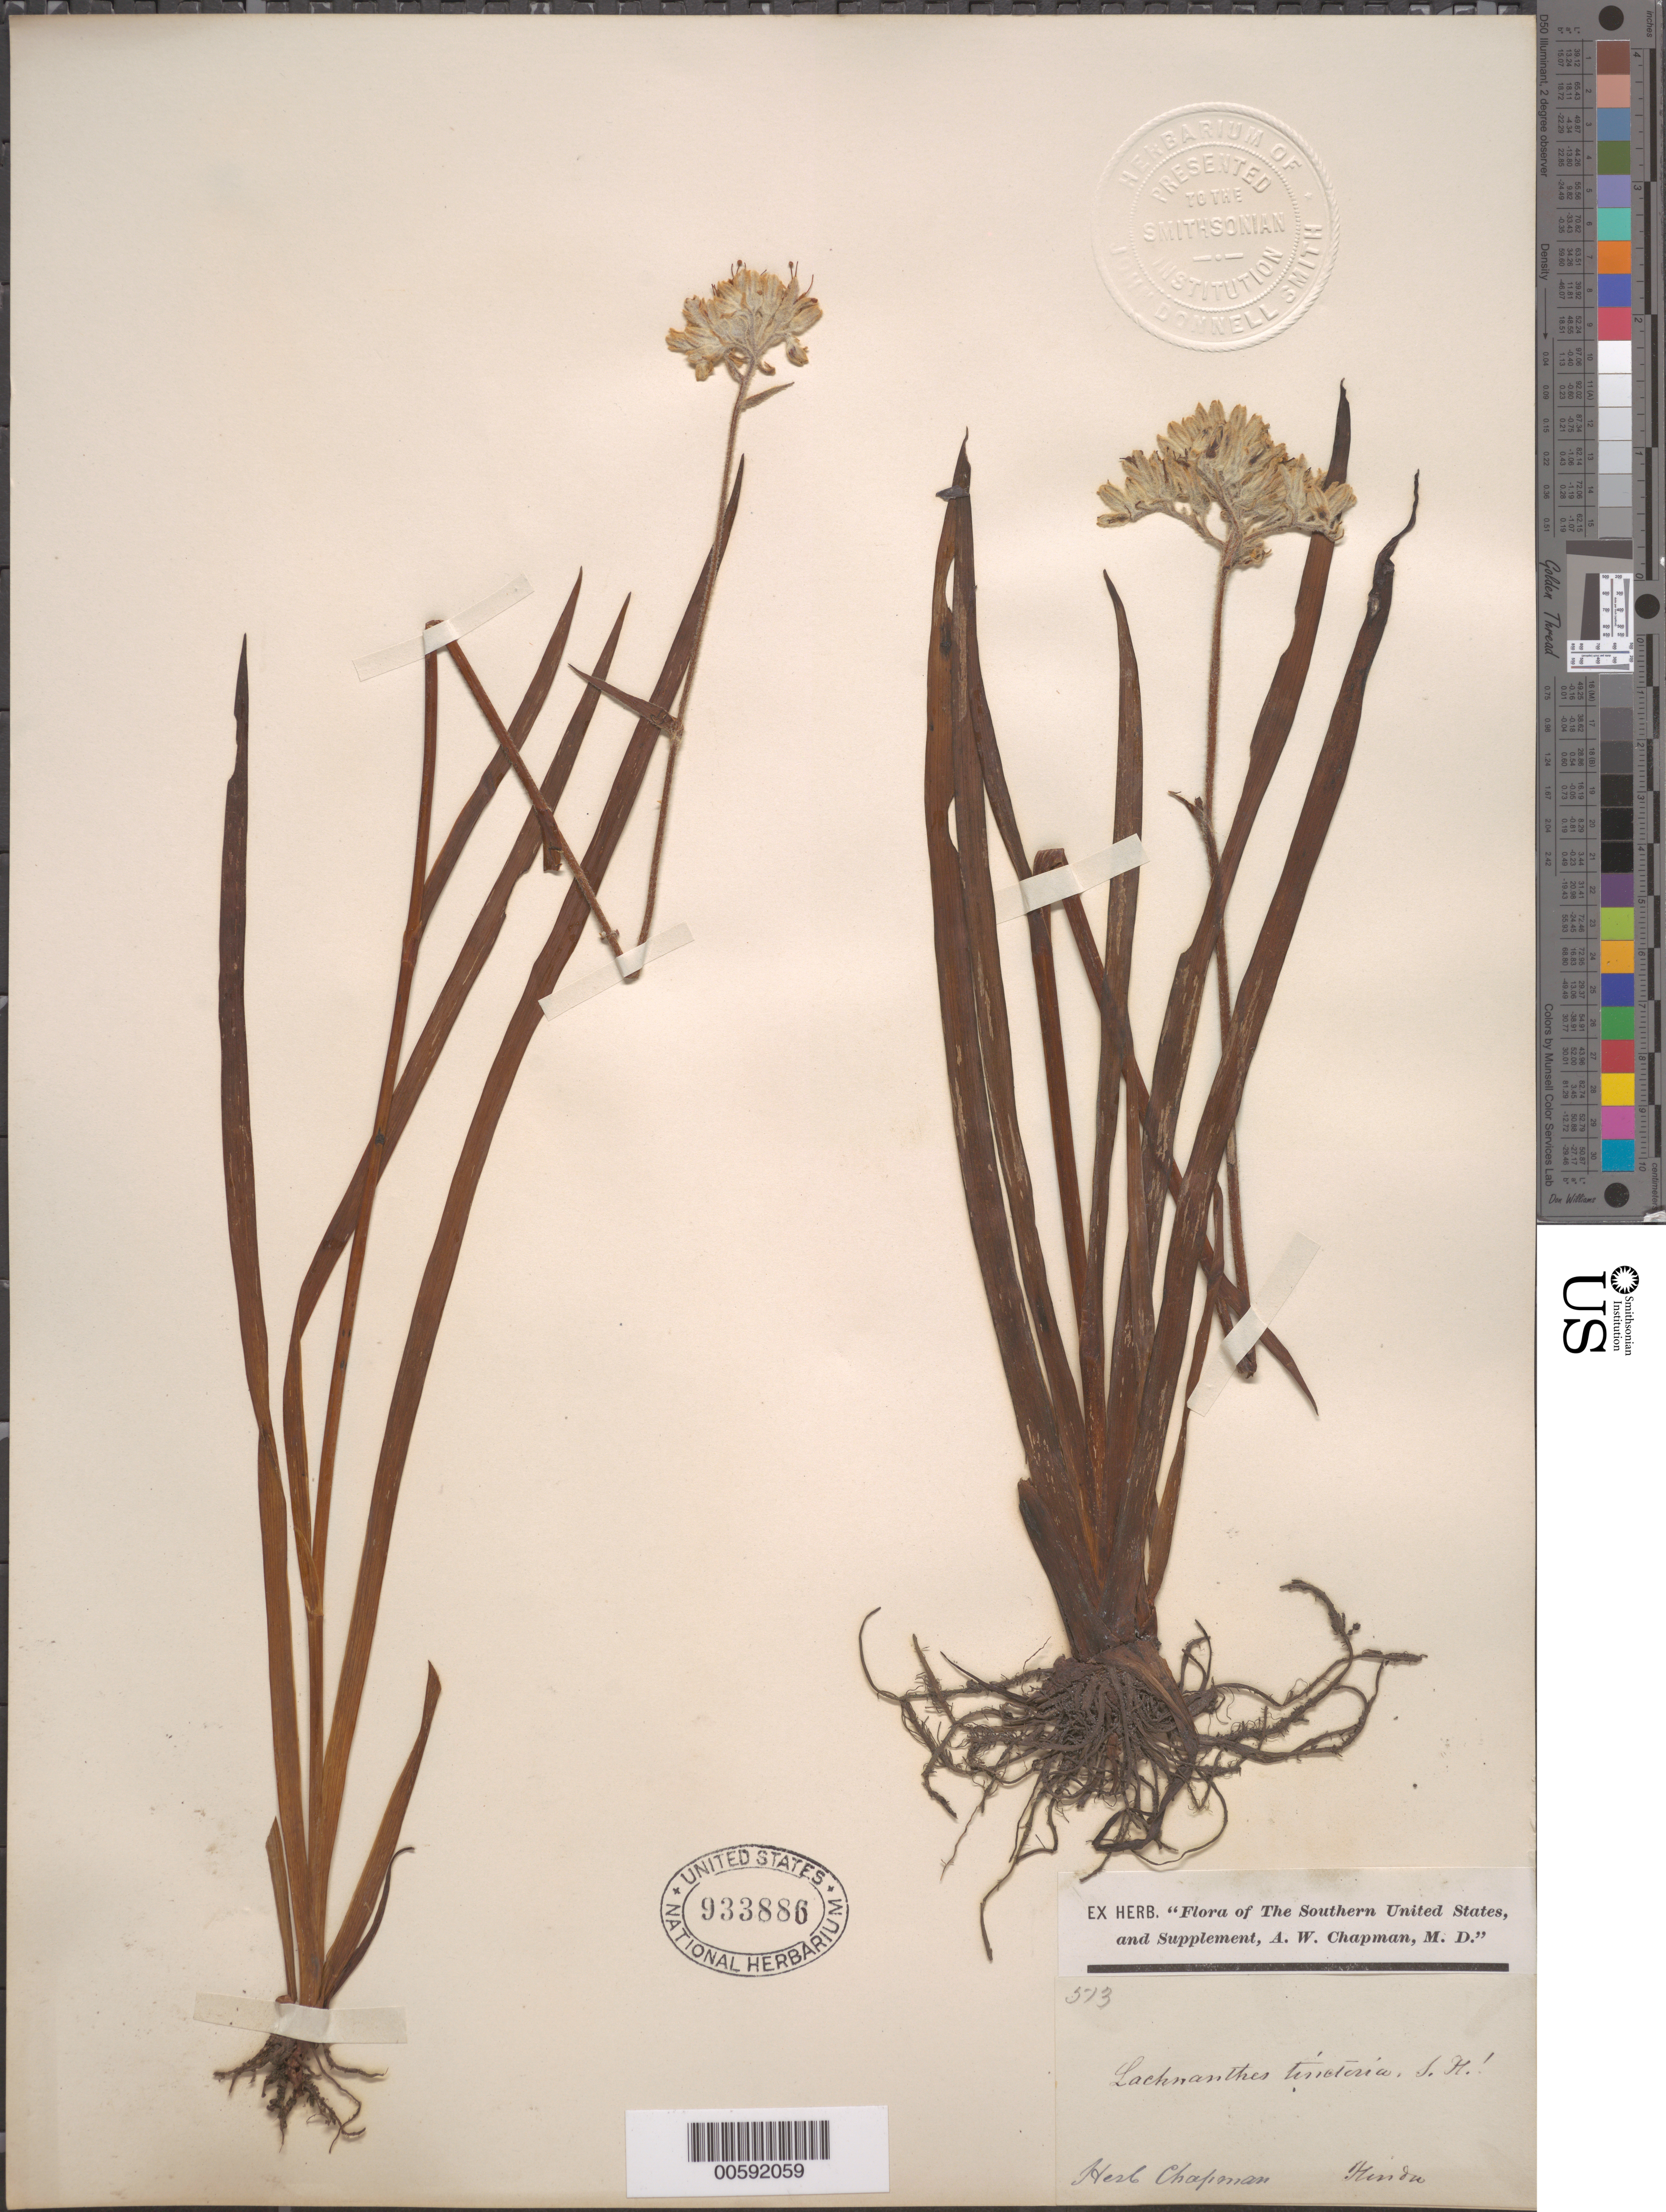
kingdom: Plantae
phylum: Tracheophyta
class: Liliopsida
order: Commelinales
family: Haemodoraceae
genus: Lachnanthes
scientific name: Lachnanthes tinctoria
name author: (Walter ex J.F. Gmel.) Elliott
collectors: A. W. Chapman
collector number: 513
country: United States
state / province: Florida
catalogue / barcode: US 933886